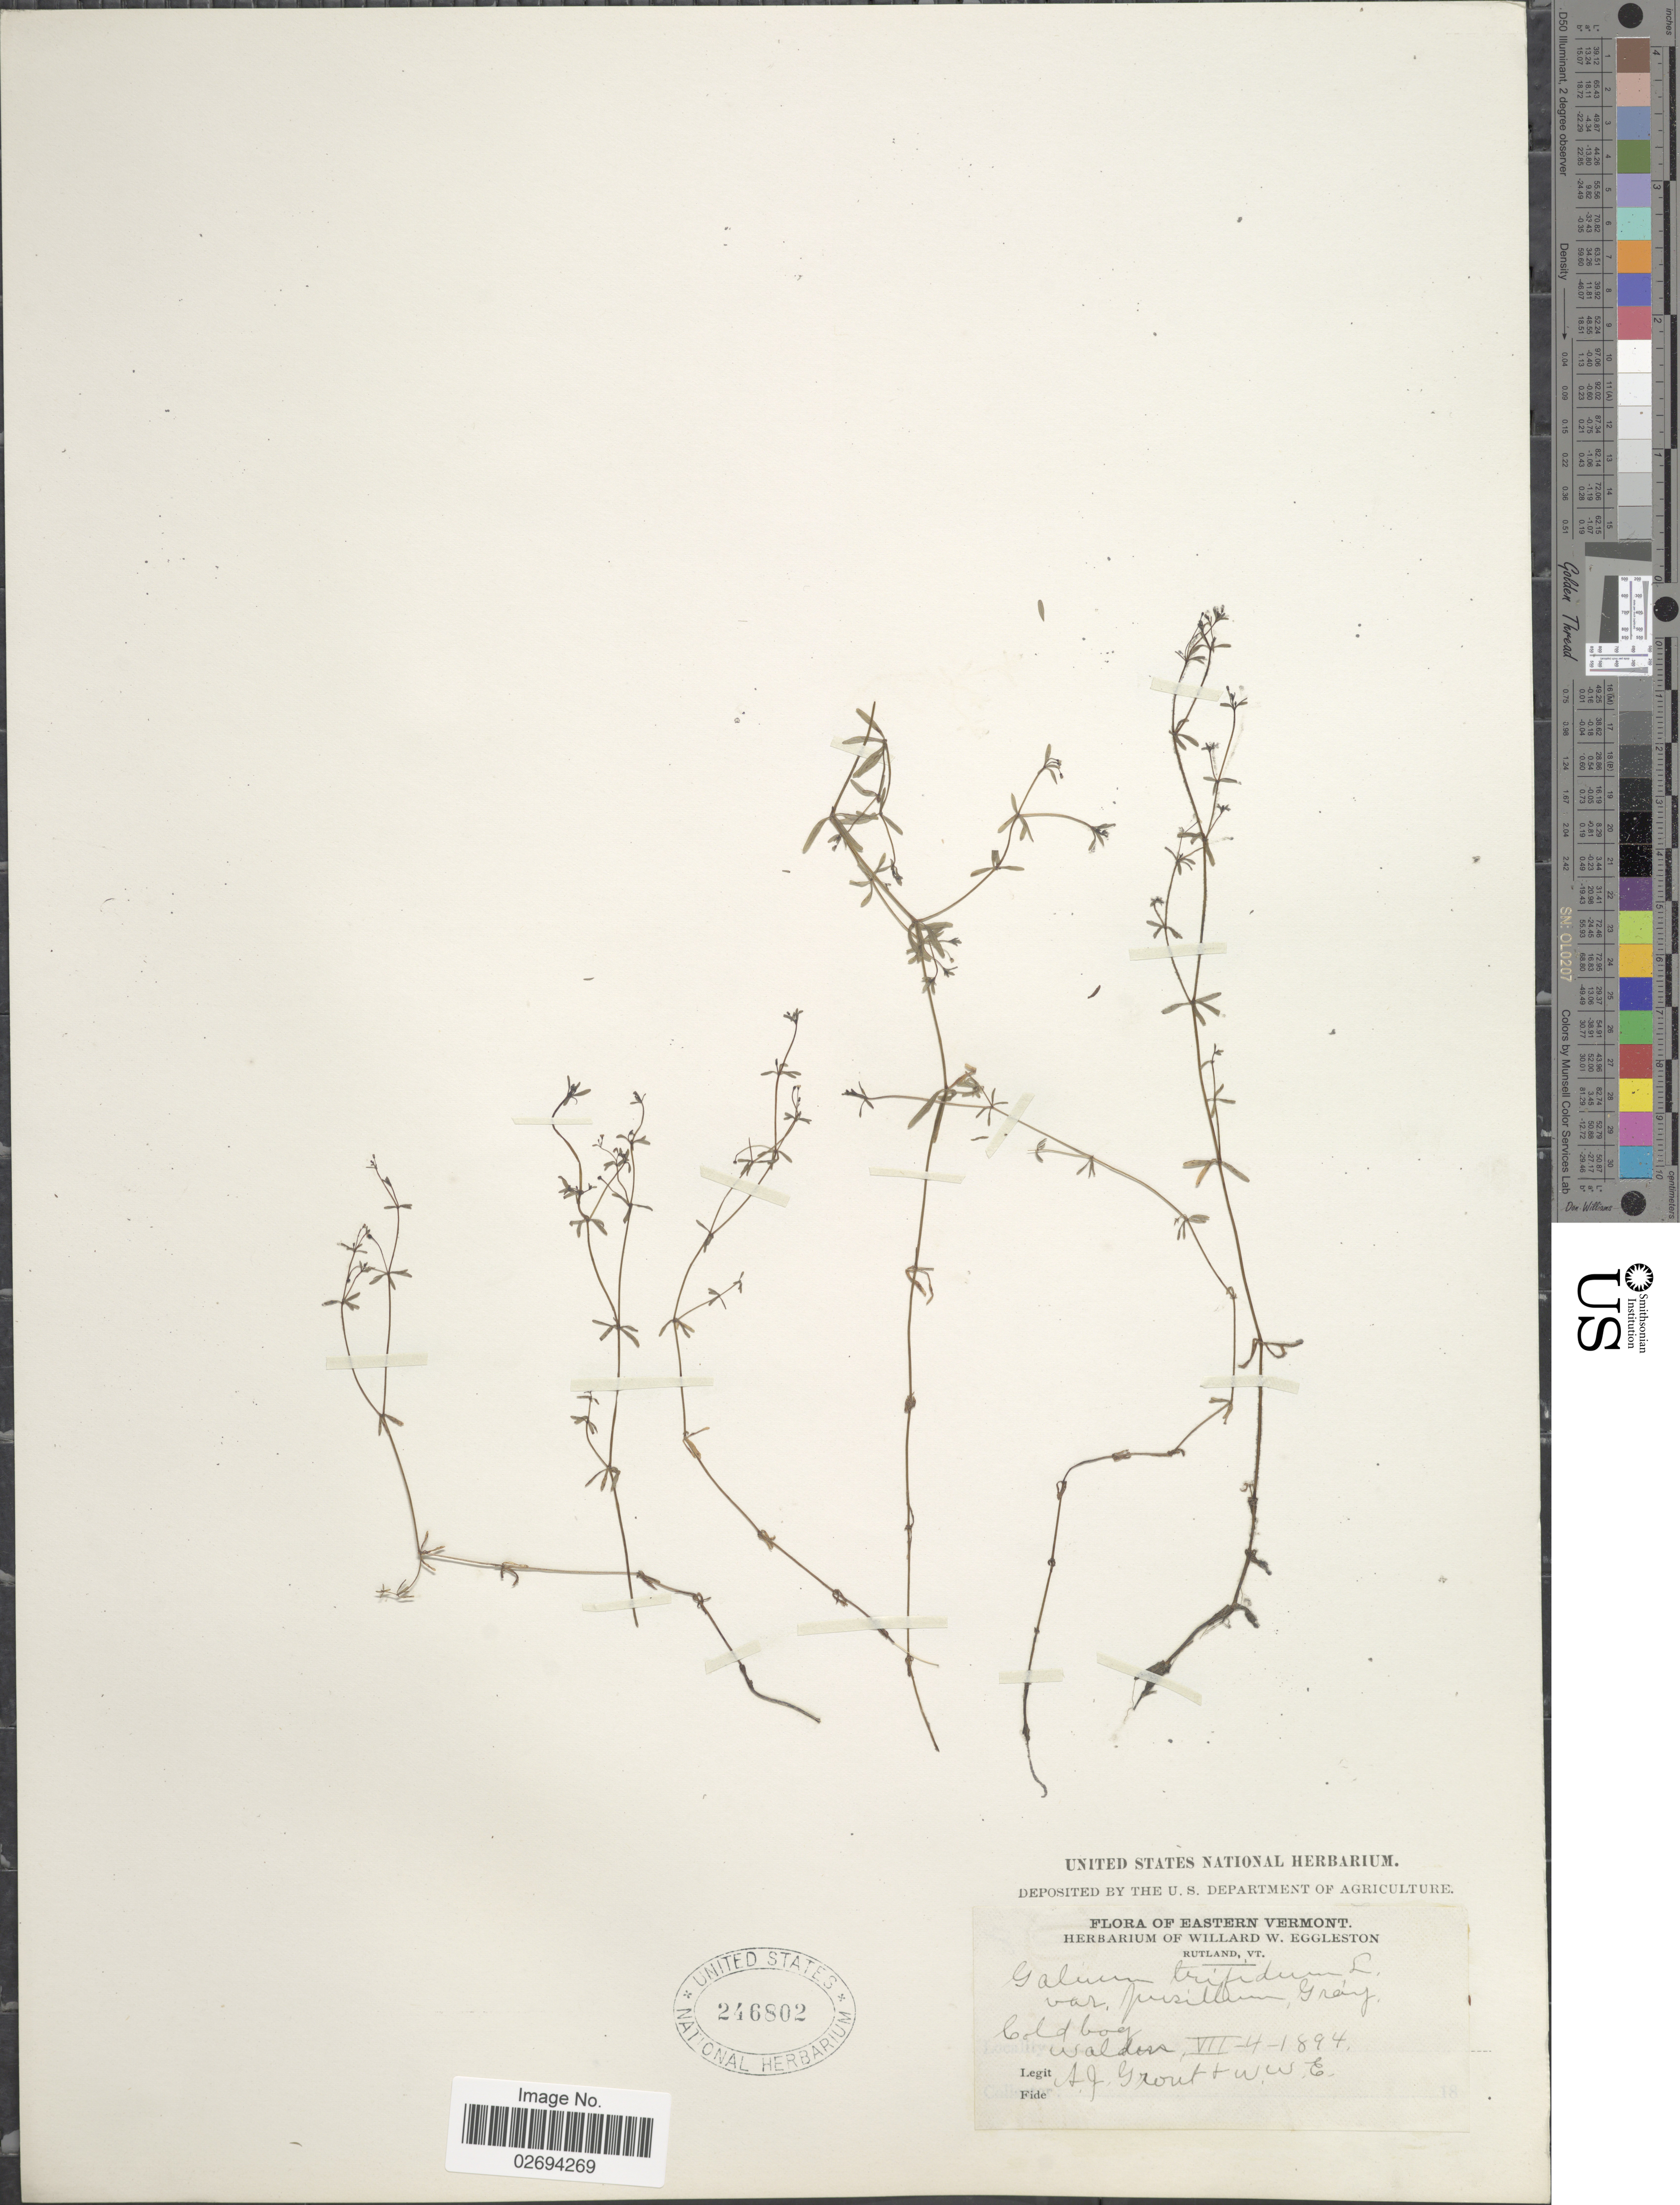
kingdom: Plantae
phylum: Tracheophyta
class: Magnoliopsida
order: Gentianales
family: Rubiaceae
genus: Galium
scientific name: Galium trifidum var. pusillum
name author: A. Gray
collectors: A. J. Grout & W. W. Eggleston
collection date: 1894-07-04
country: United States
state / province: Vermont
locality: Eastern Vermont. Cold bog. Walders.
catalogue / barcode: US 246802